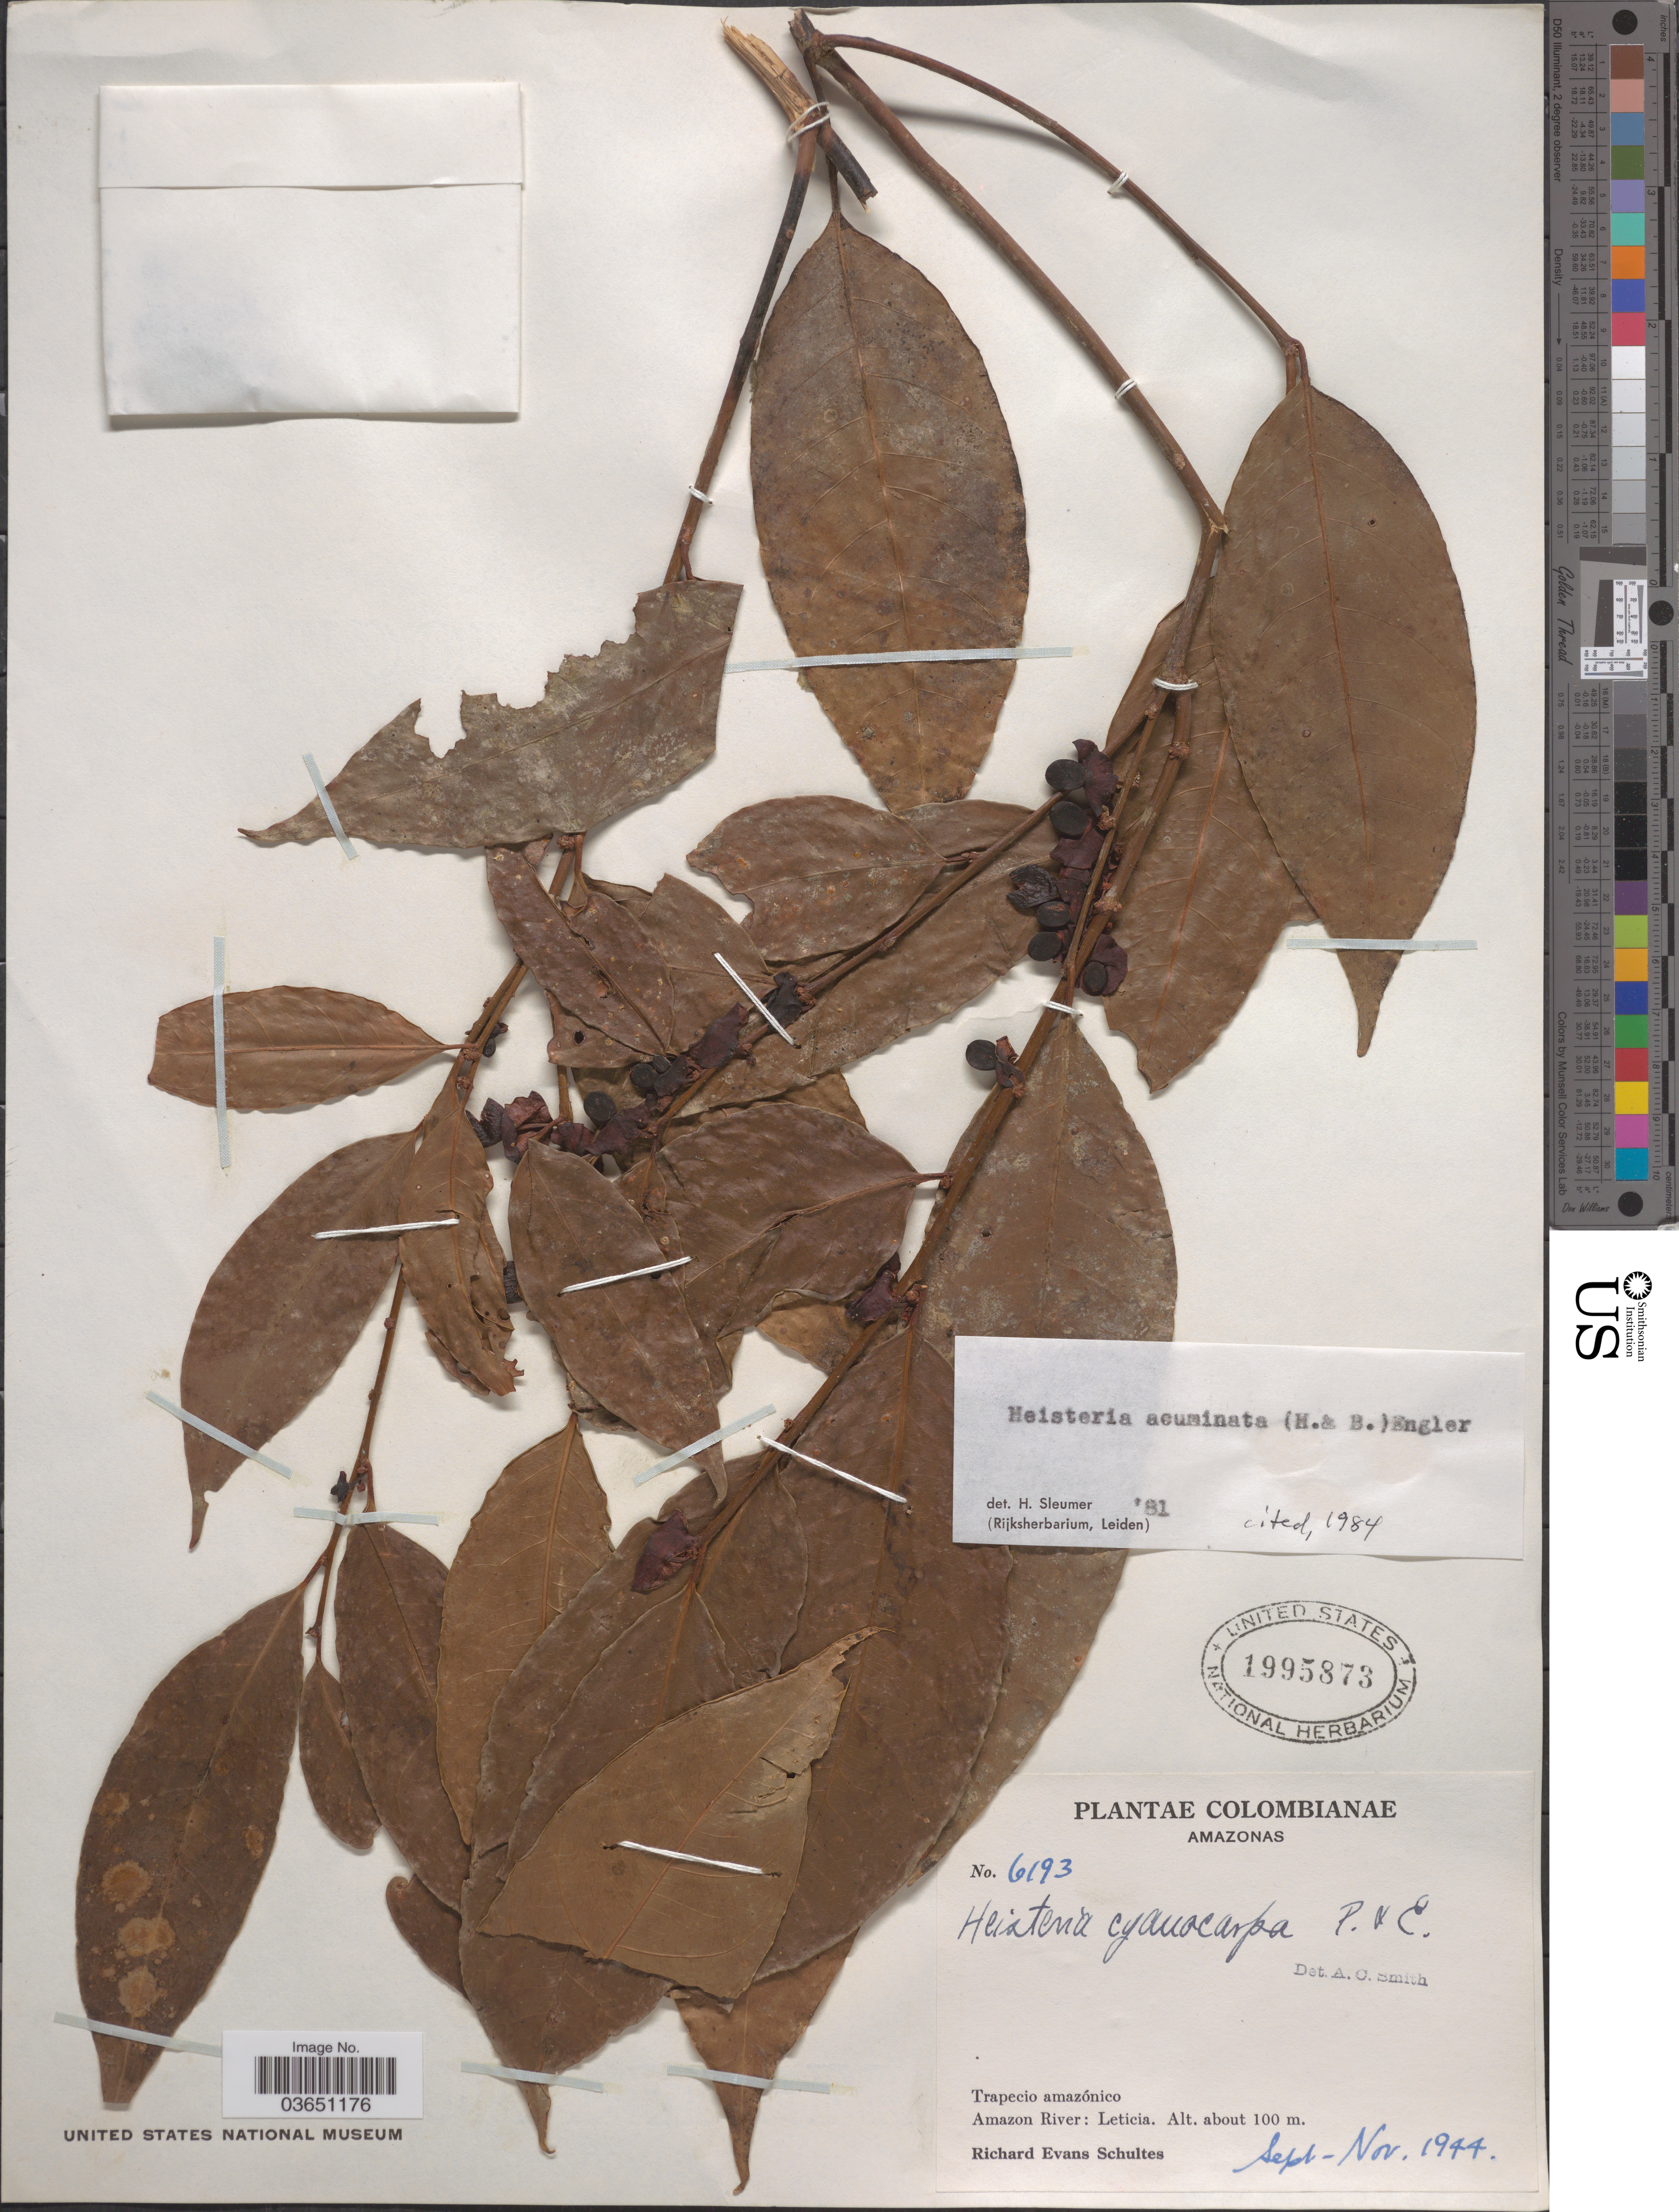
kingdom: Plantae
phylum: Tracheophyta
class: Magnoliopsida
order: Santalales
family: Erythropalaceae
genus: Heisteria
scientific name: Heisteria acuminata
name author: (Humb. & Bonpl.) Engl.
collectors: R. E. Schultes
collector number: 6193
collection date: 1944-09/1944-11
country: Colombia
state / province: Amazônas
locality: Trapecio amazónico. Amazon River: Leticia.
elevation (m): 100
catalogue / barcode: US 1995873